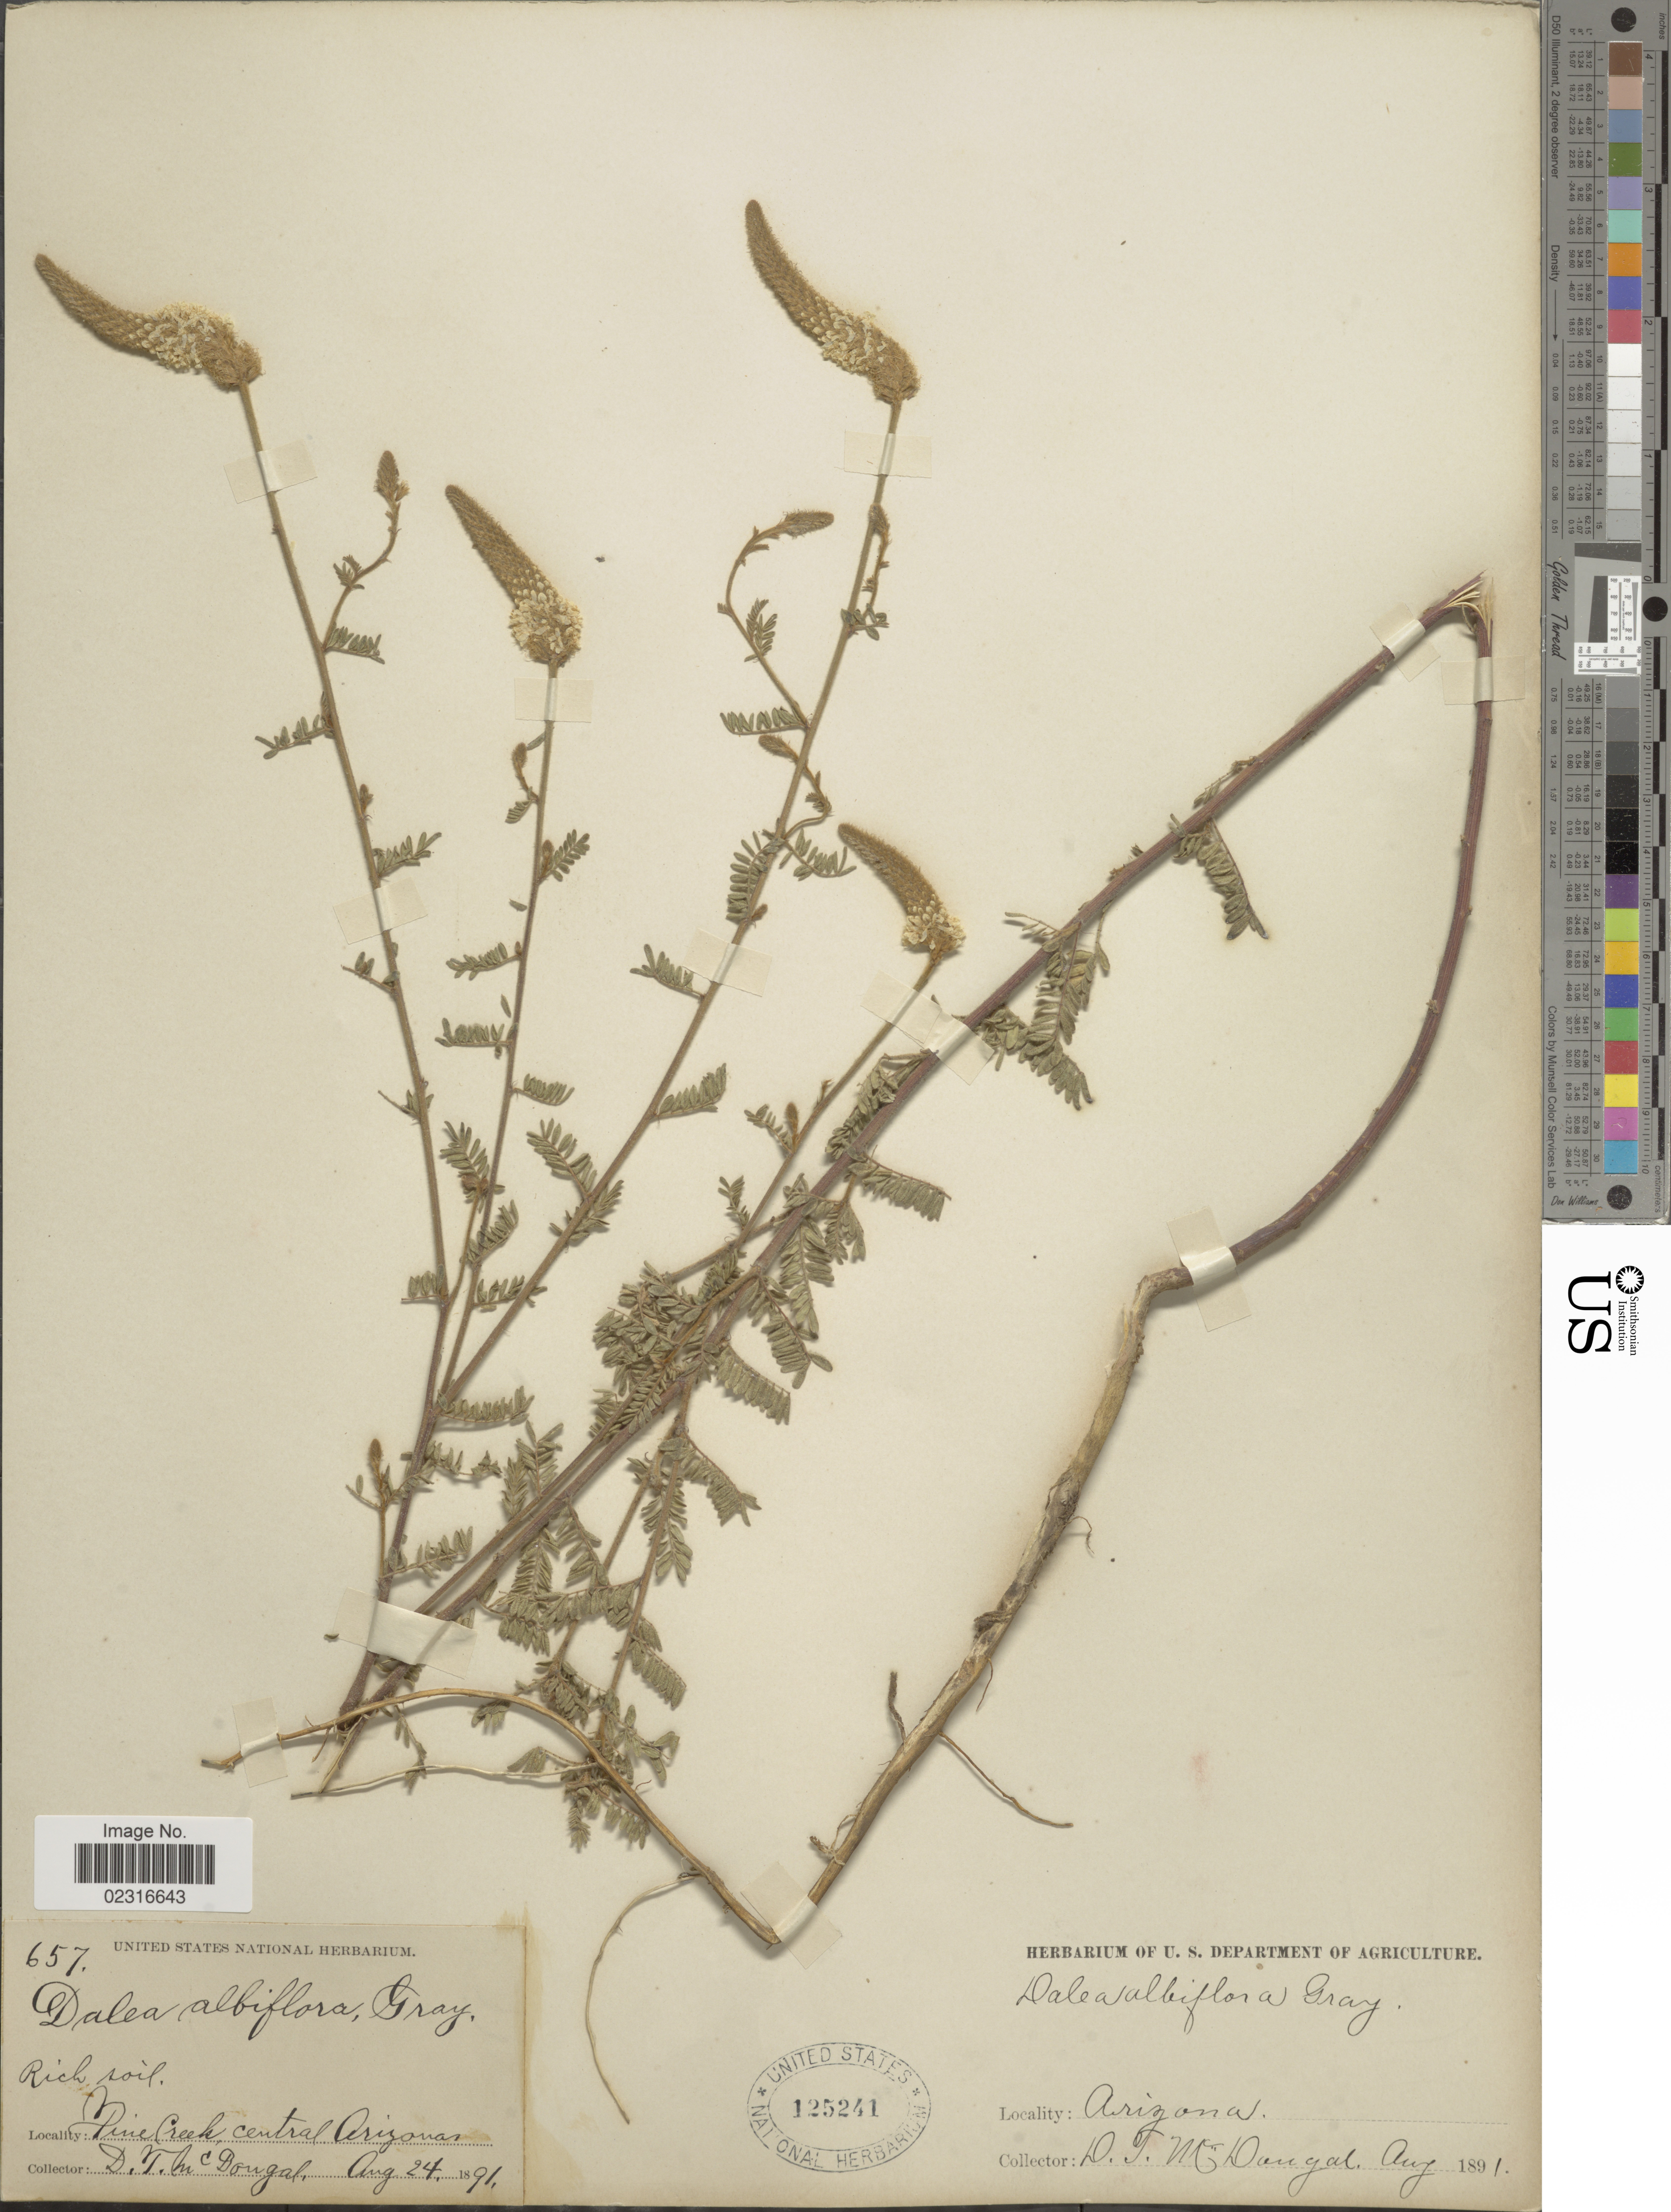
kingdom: Plantae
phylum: Tracheophyta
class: Magnoliopsida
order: Fabales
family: Fabaceae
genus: Dalea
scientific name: Dalea albiflora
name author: A. Gray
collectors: D. T. MacDougal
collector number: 657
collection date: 1891-08-24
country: United States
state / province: Arizona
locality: Pine Creek, central Arizona.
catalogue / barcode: US 125241